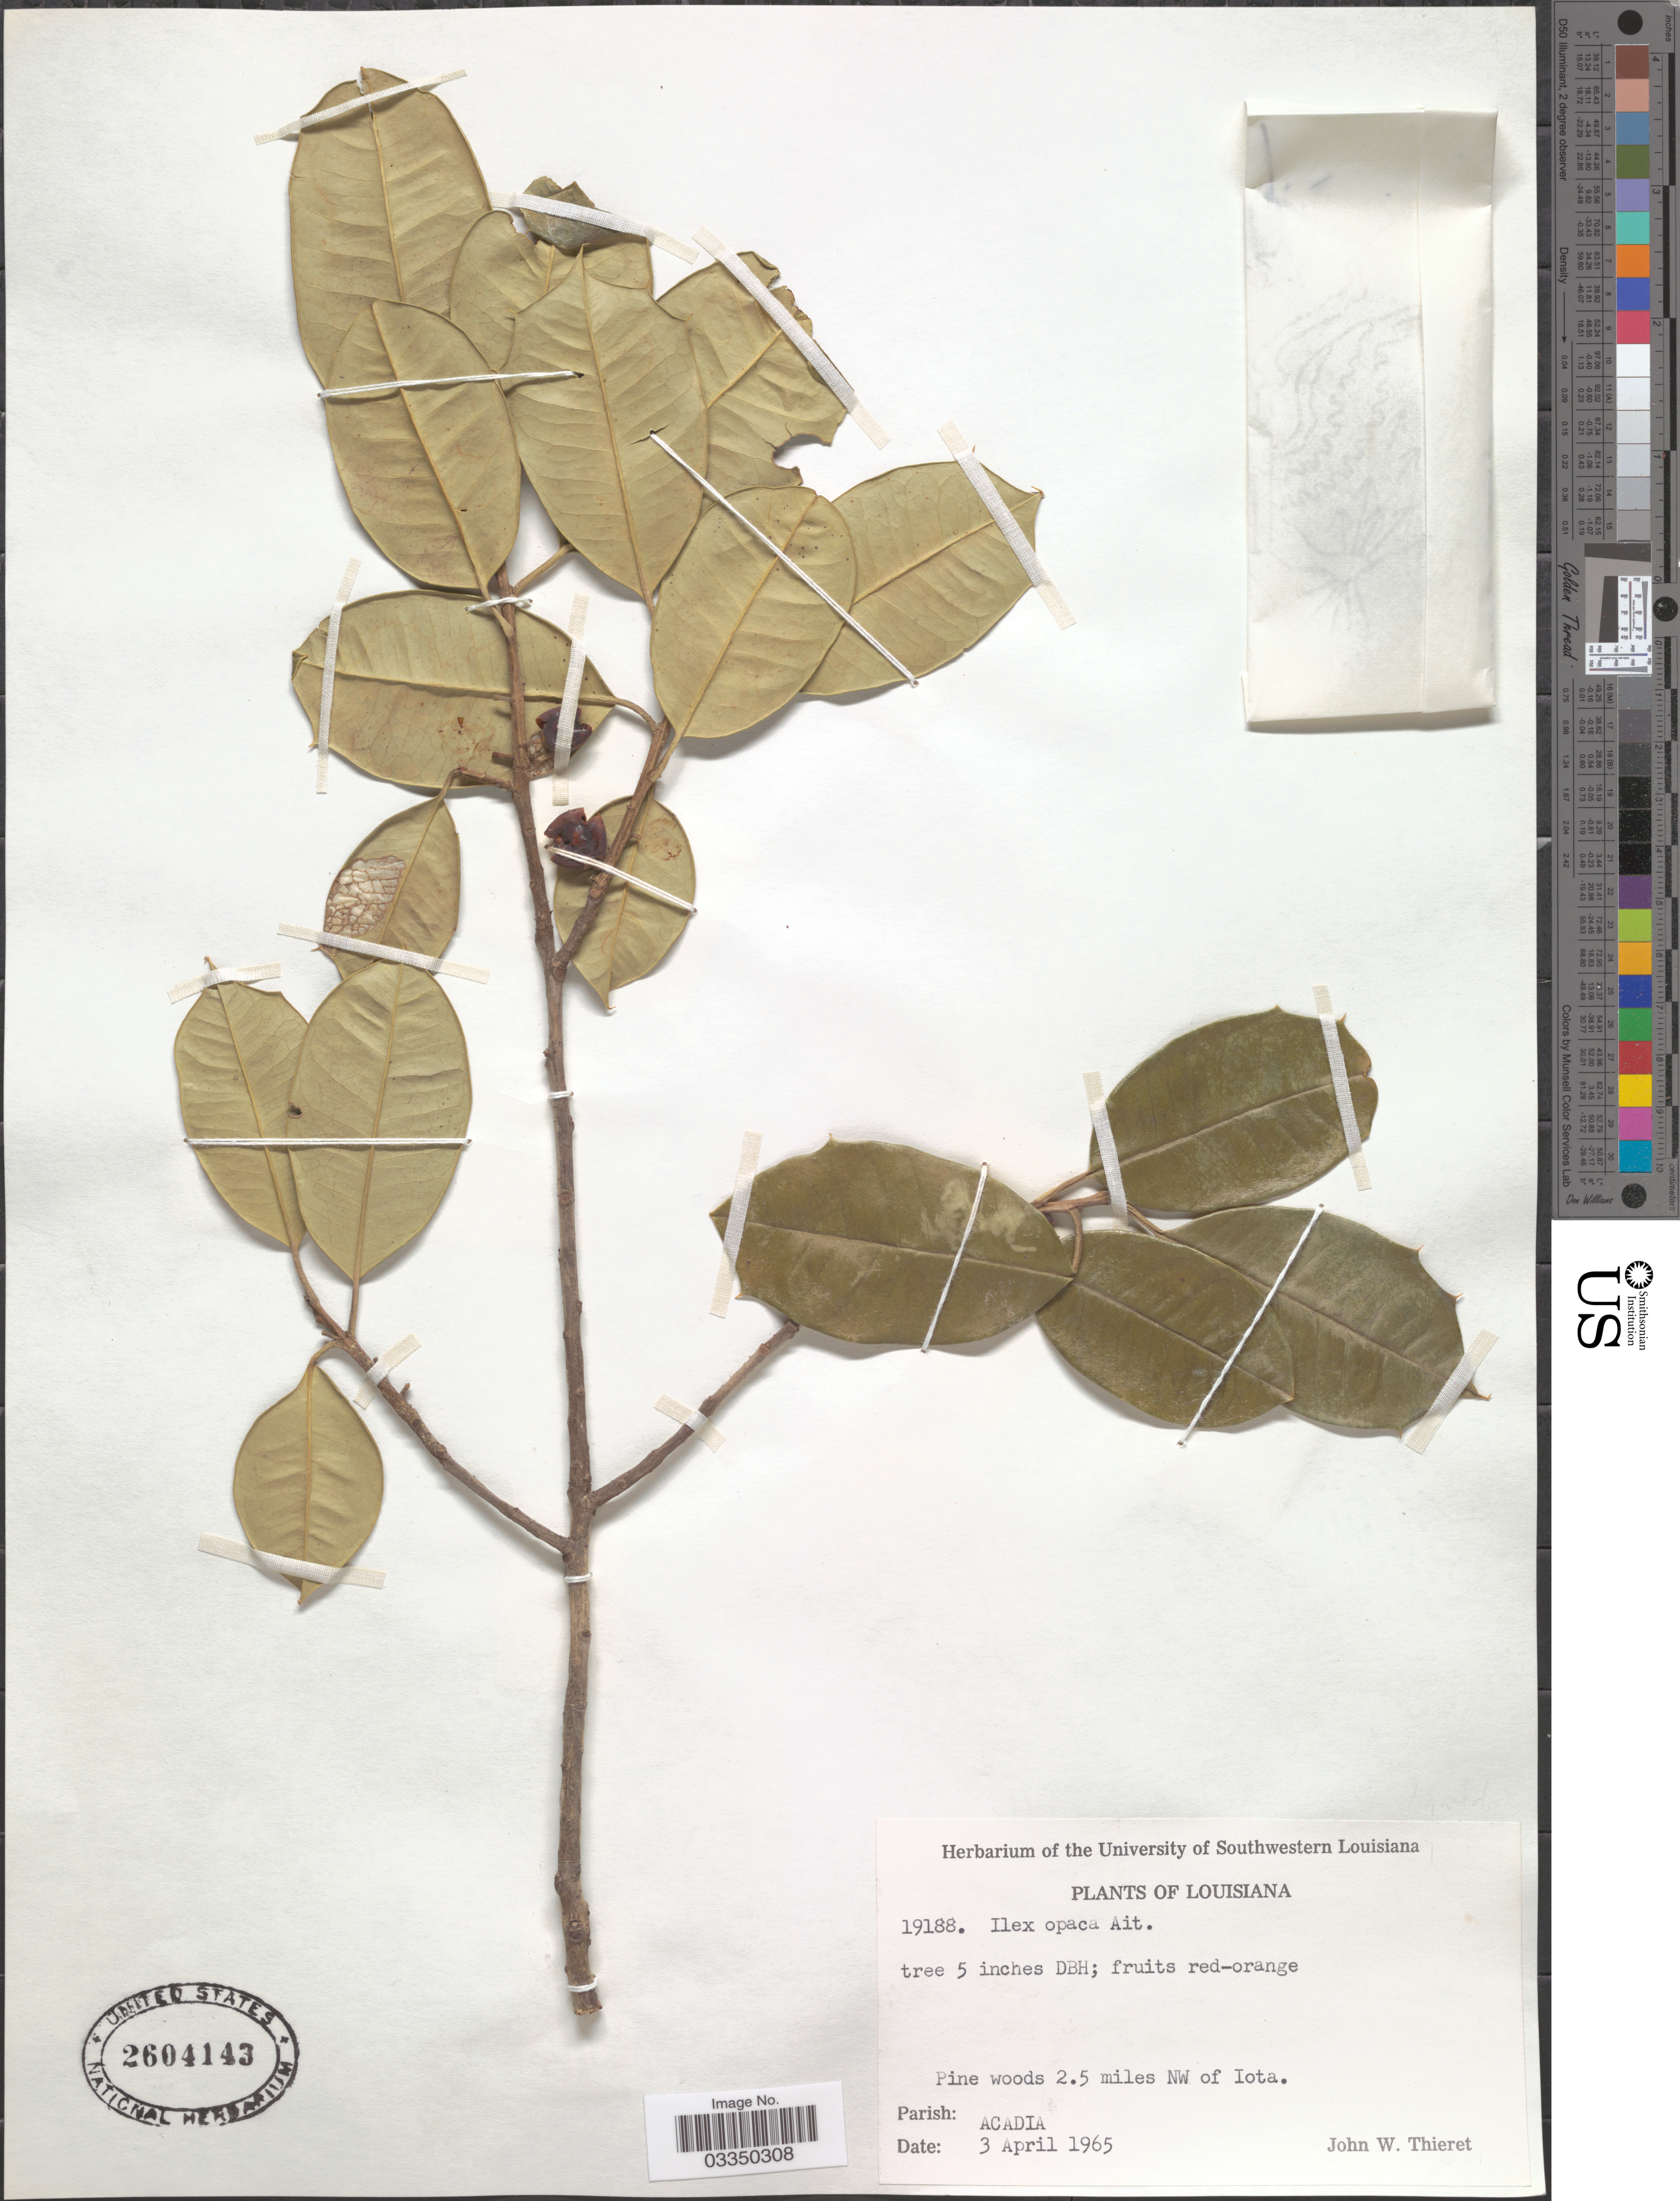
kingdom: Plantae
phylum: Tracheophyta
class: Magnoliopsida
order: Aquifoliales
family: Aquifoliaceae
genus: Ilex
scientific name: Ilex opaca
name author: Aiton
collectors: J. W. Thieret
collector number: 19188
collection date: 1965-04-03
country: United States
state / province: Louisiana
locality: Pine woods 2.5 miles NW of Iota. Parish: Acadia.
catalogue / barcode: US 2604143